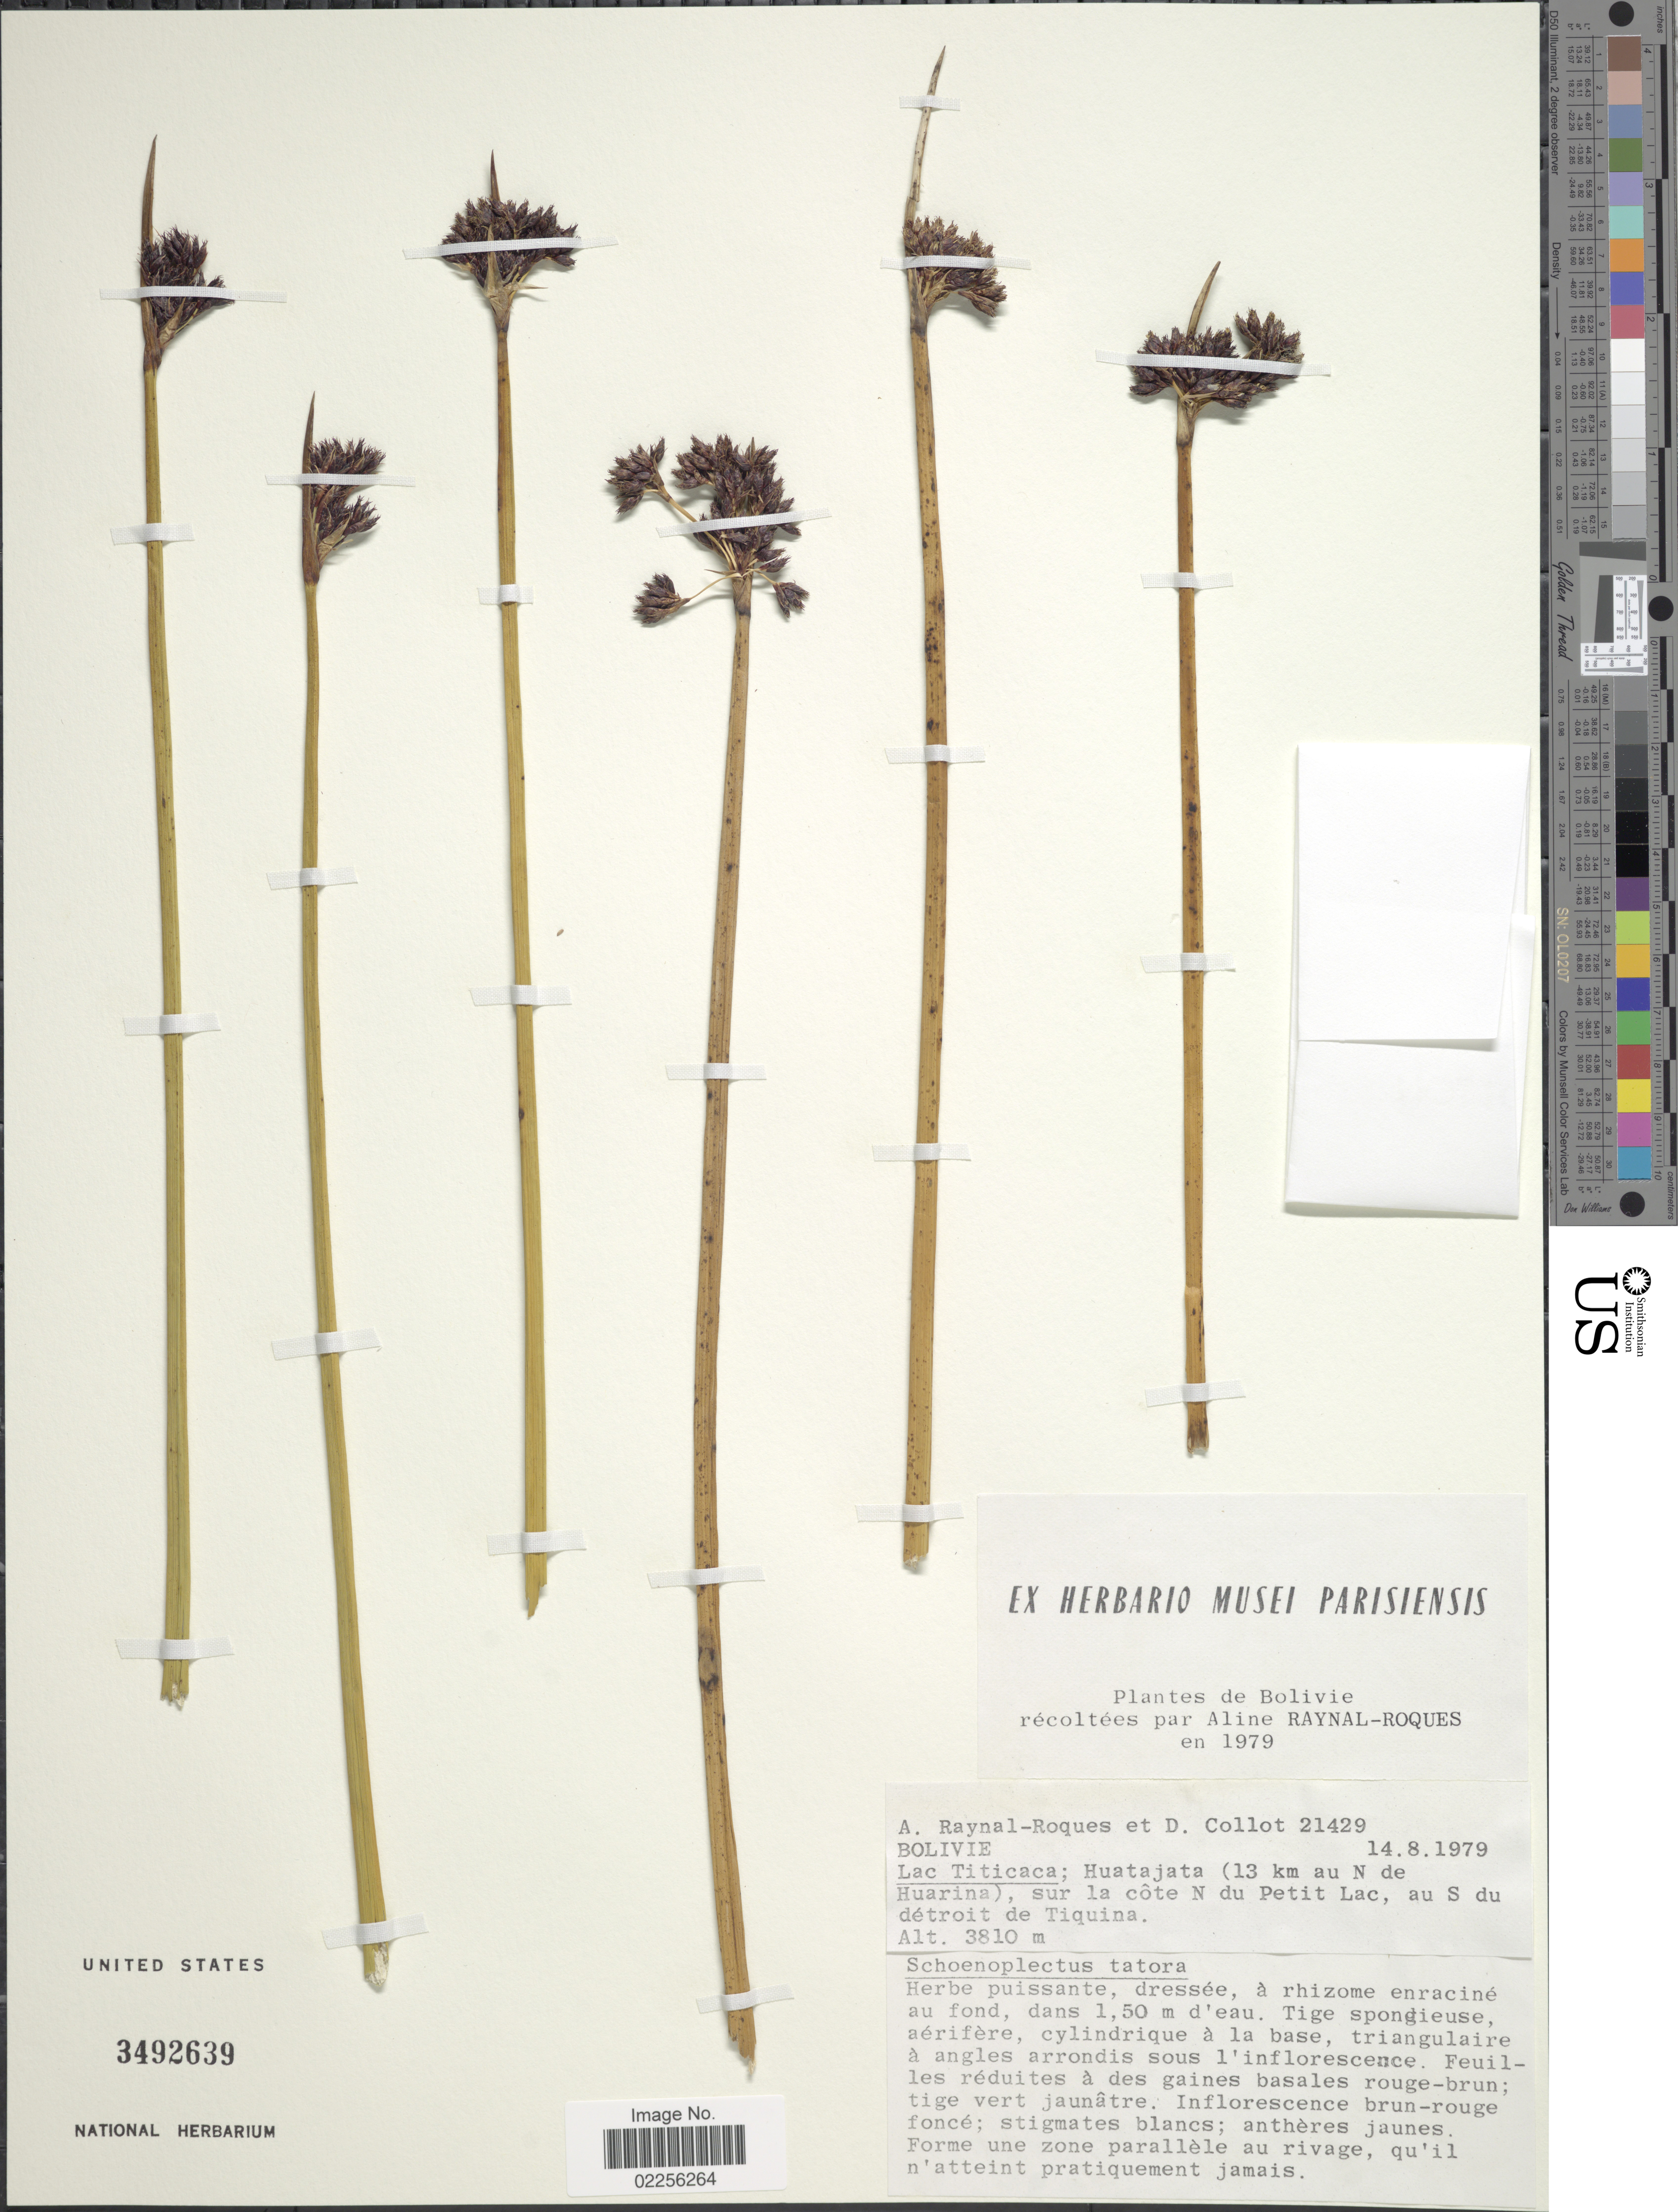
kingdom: Plantae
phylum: Tracheophyta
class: Liliopsida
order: Poales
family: Cyperaceae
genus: Schoenoplectus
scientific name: Schoenoplectus tatora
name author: (Kunth) Palla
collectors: A. M. Raynal & D. Collot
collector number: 21429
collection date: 1979-08-14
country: Bolivia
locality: Lac Titicaca; Huatajata (13 km au de Huarin), sur la côte N du Petit Lac, au S du détroit de Tiquina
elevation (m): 3810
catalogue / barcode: US 3492639